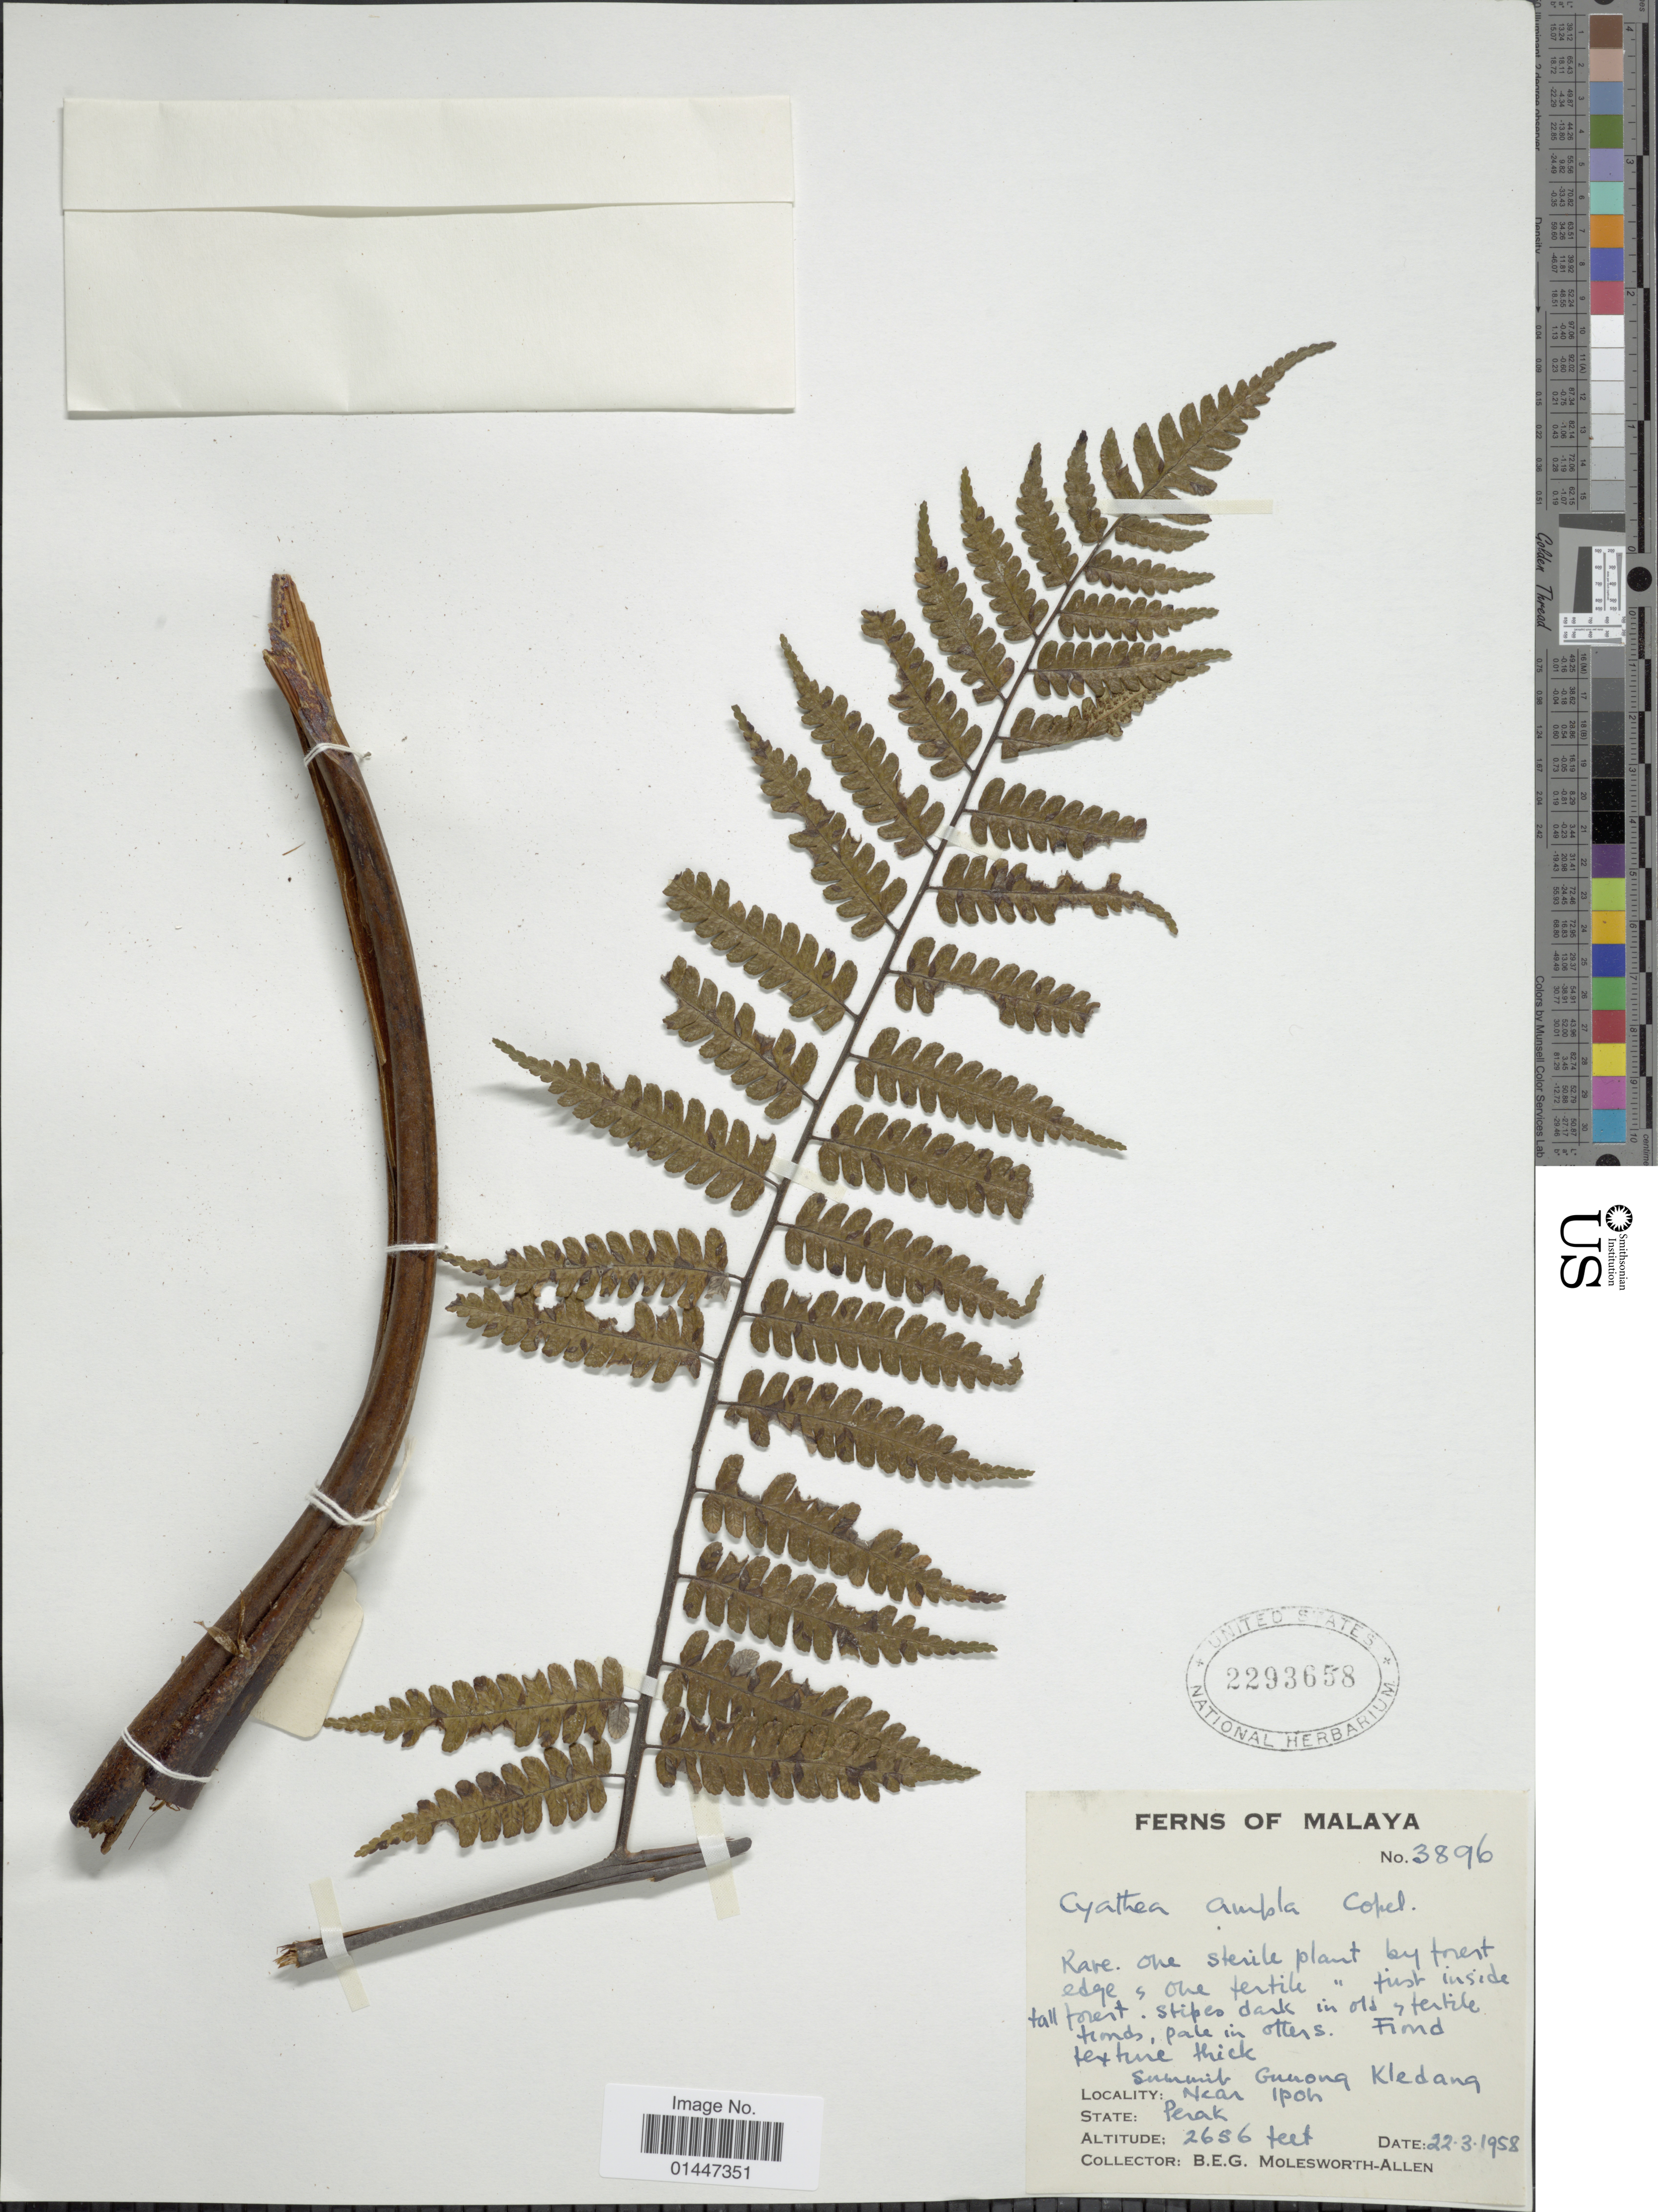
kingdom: Plantae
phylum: Tracheophyta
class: Polypodiopsida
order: Cyatheales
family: Cyatheaceae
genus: Sphaeropteris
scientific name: Sphaeropteris assimilis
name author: (Hook.) R.M. Tryon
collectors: B. E. G. Molesworth-Allen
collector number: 3896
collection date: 1958-03-22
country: Malaysia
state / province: Perak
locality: Malaya. Summit Gunong Kledang. Locality: Near Ipoh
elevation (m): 810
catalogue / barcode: US 2293658